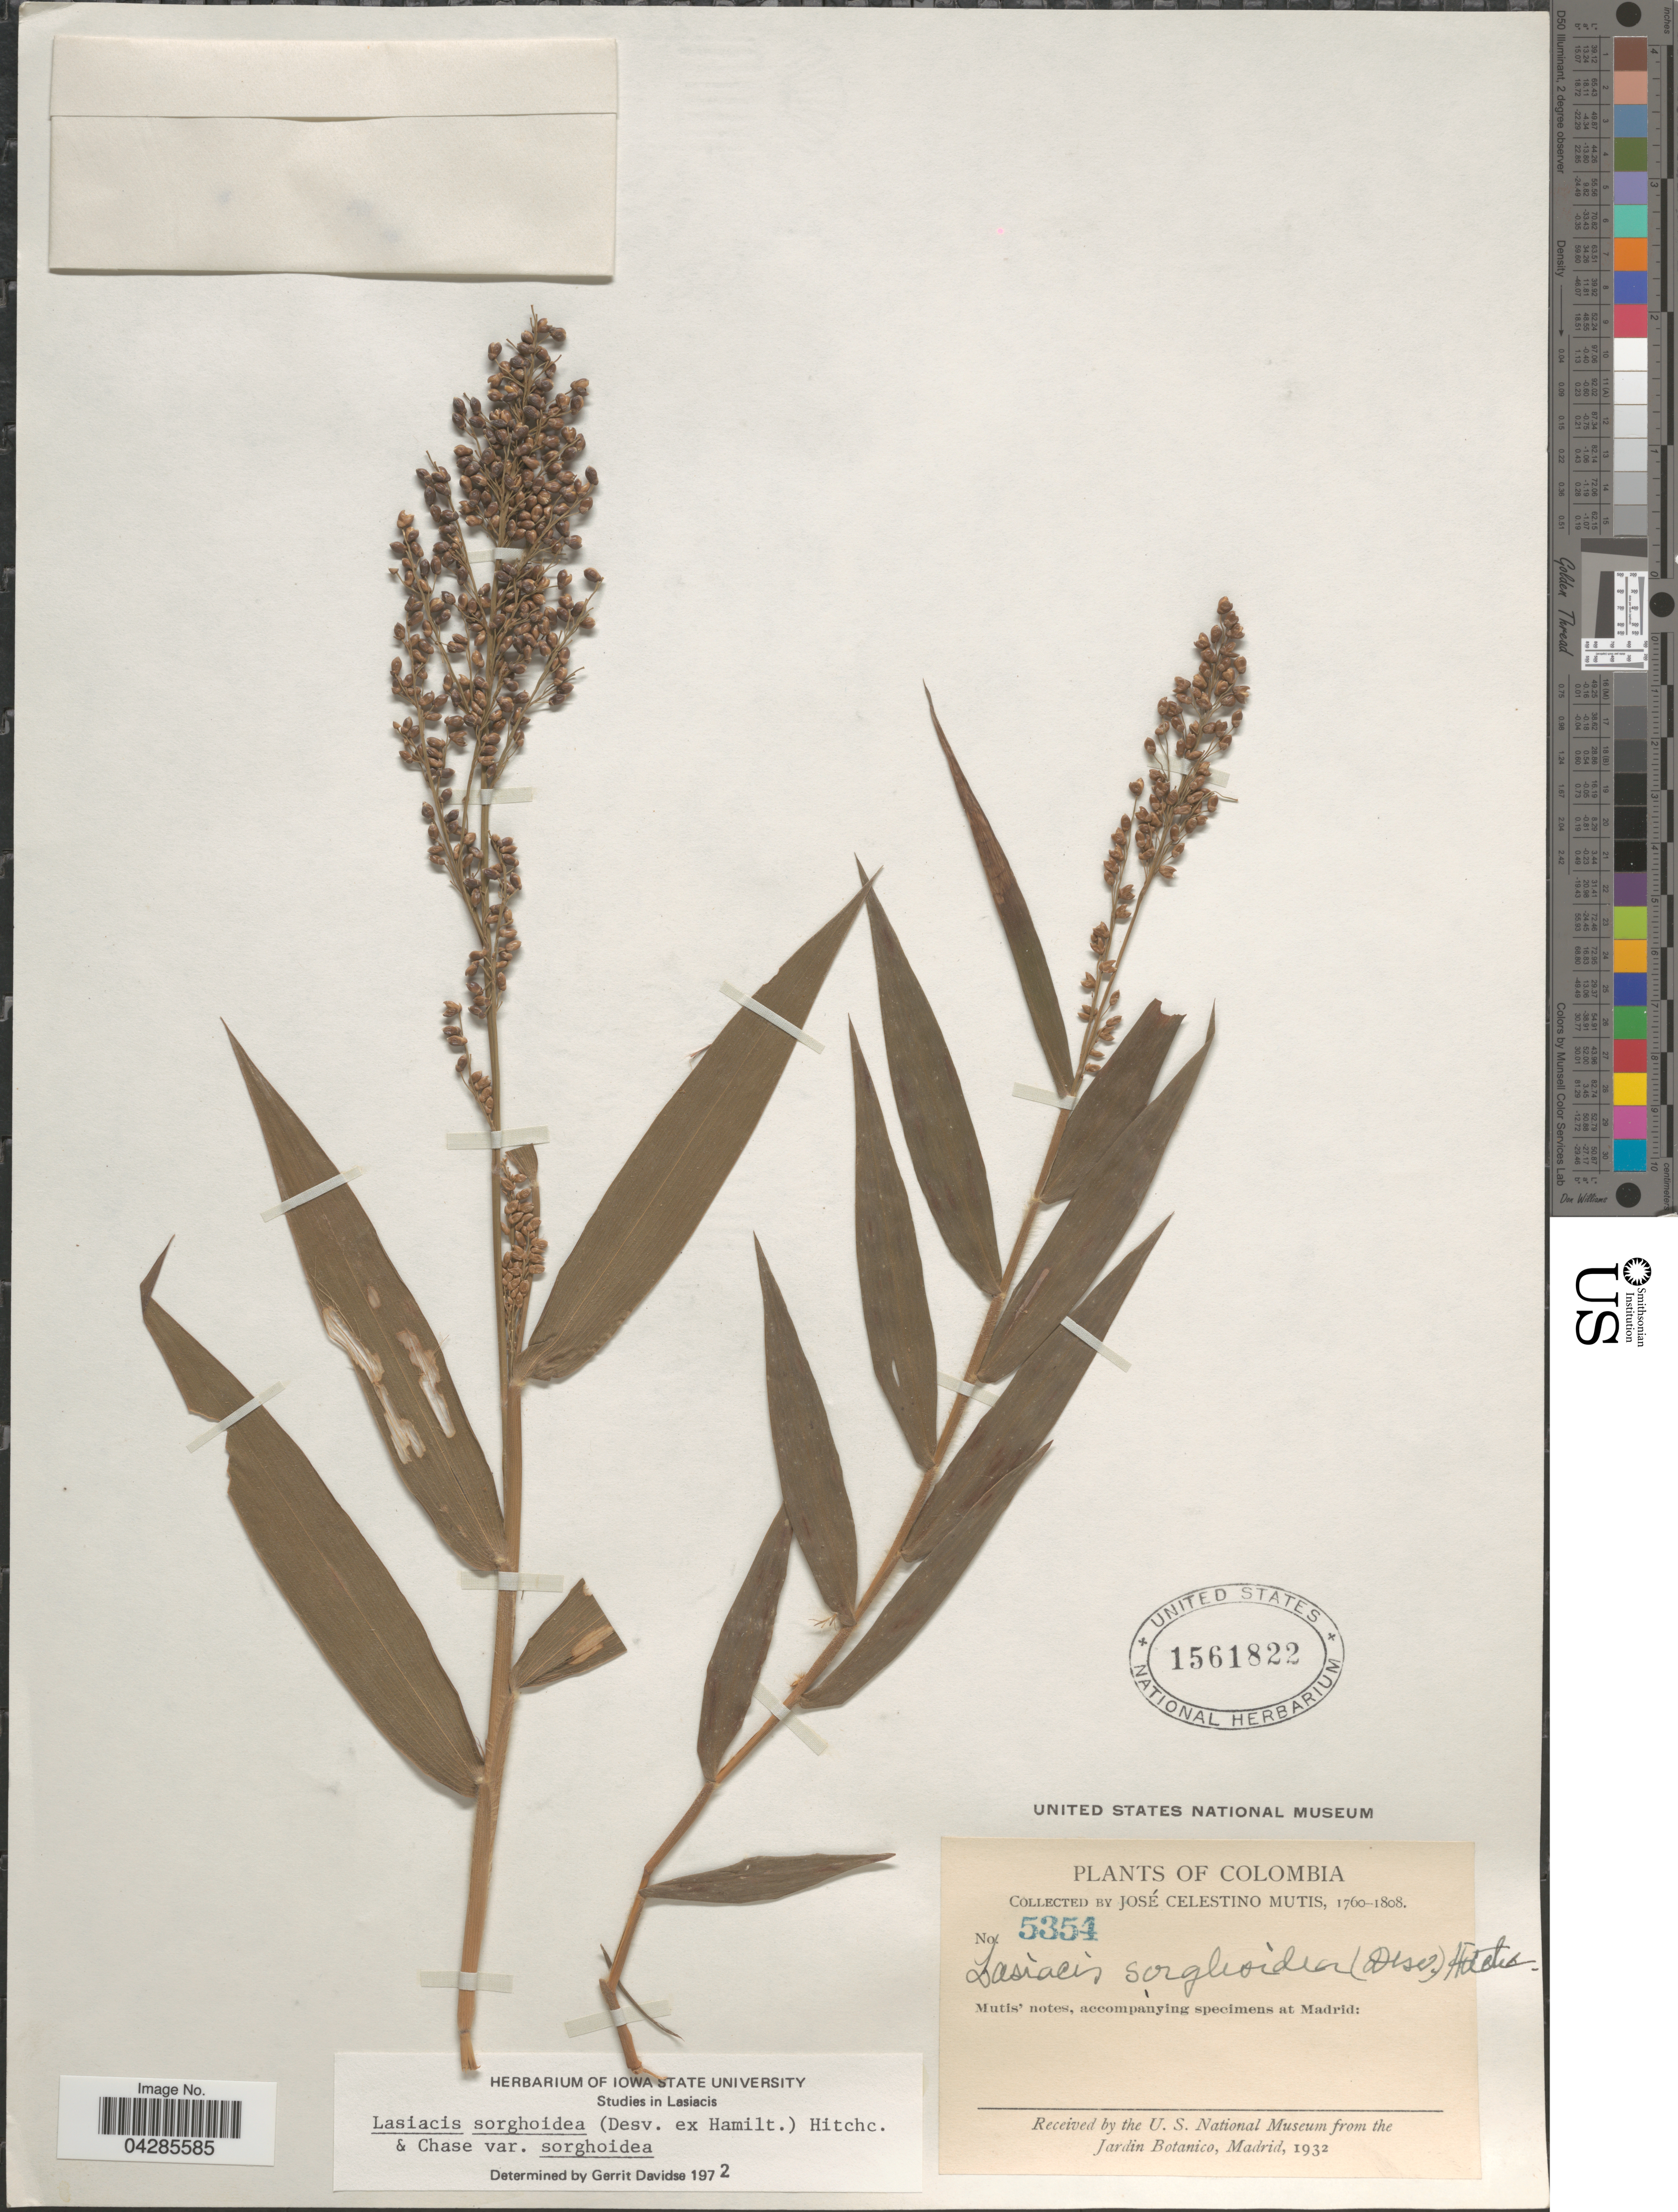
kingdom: Plantae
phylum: Tracheophyta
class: Liliopsida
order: Poales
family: Poaceae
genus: Lasiacis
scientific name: Lasiacis sorghoidea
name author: (Desv. ex Ham.) Hitchc. & Chase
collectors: J. C. B. Mutis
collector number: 5354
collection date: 1760/1808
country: Colombia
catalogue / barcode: US 1561822